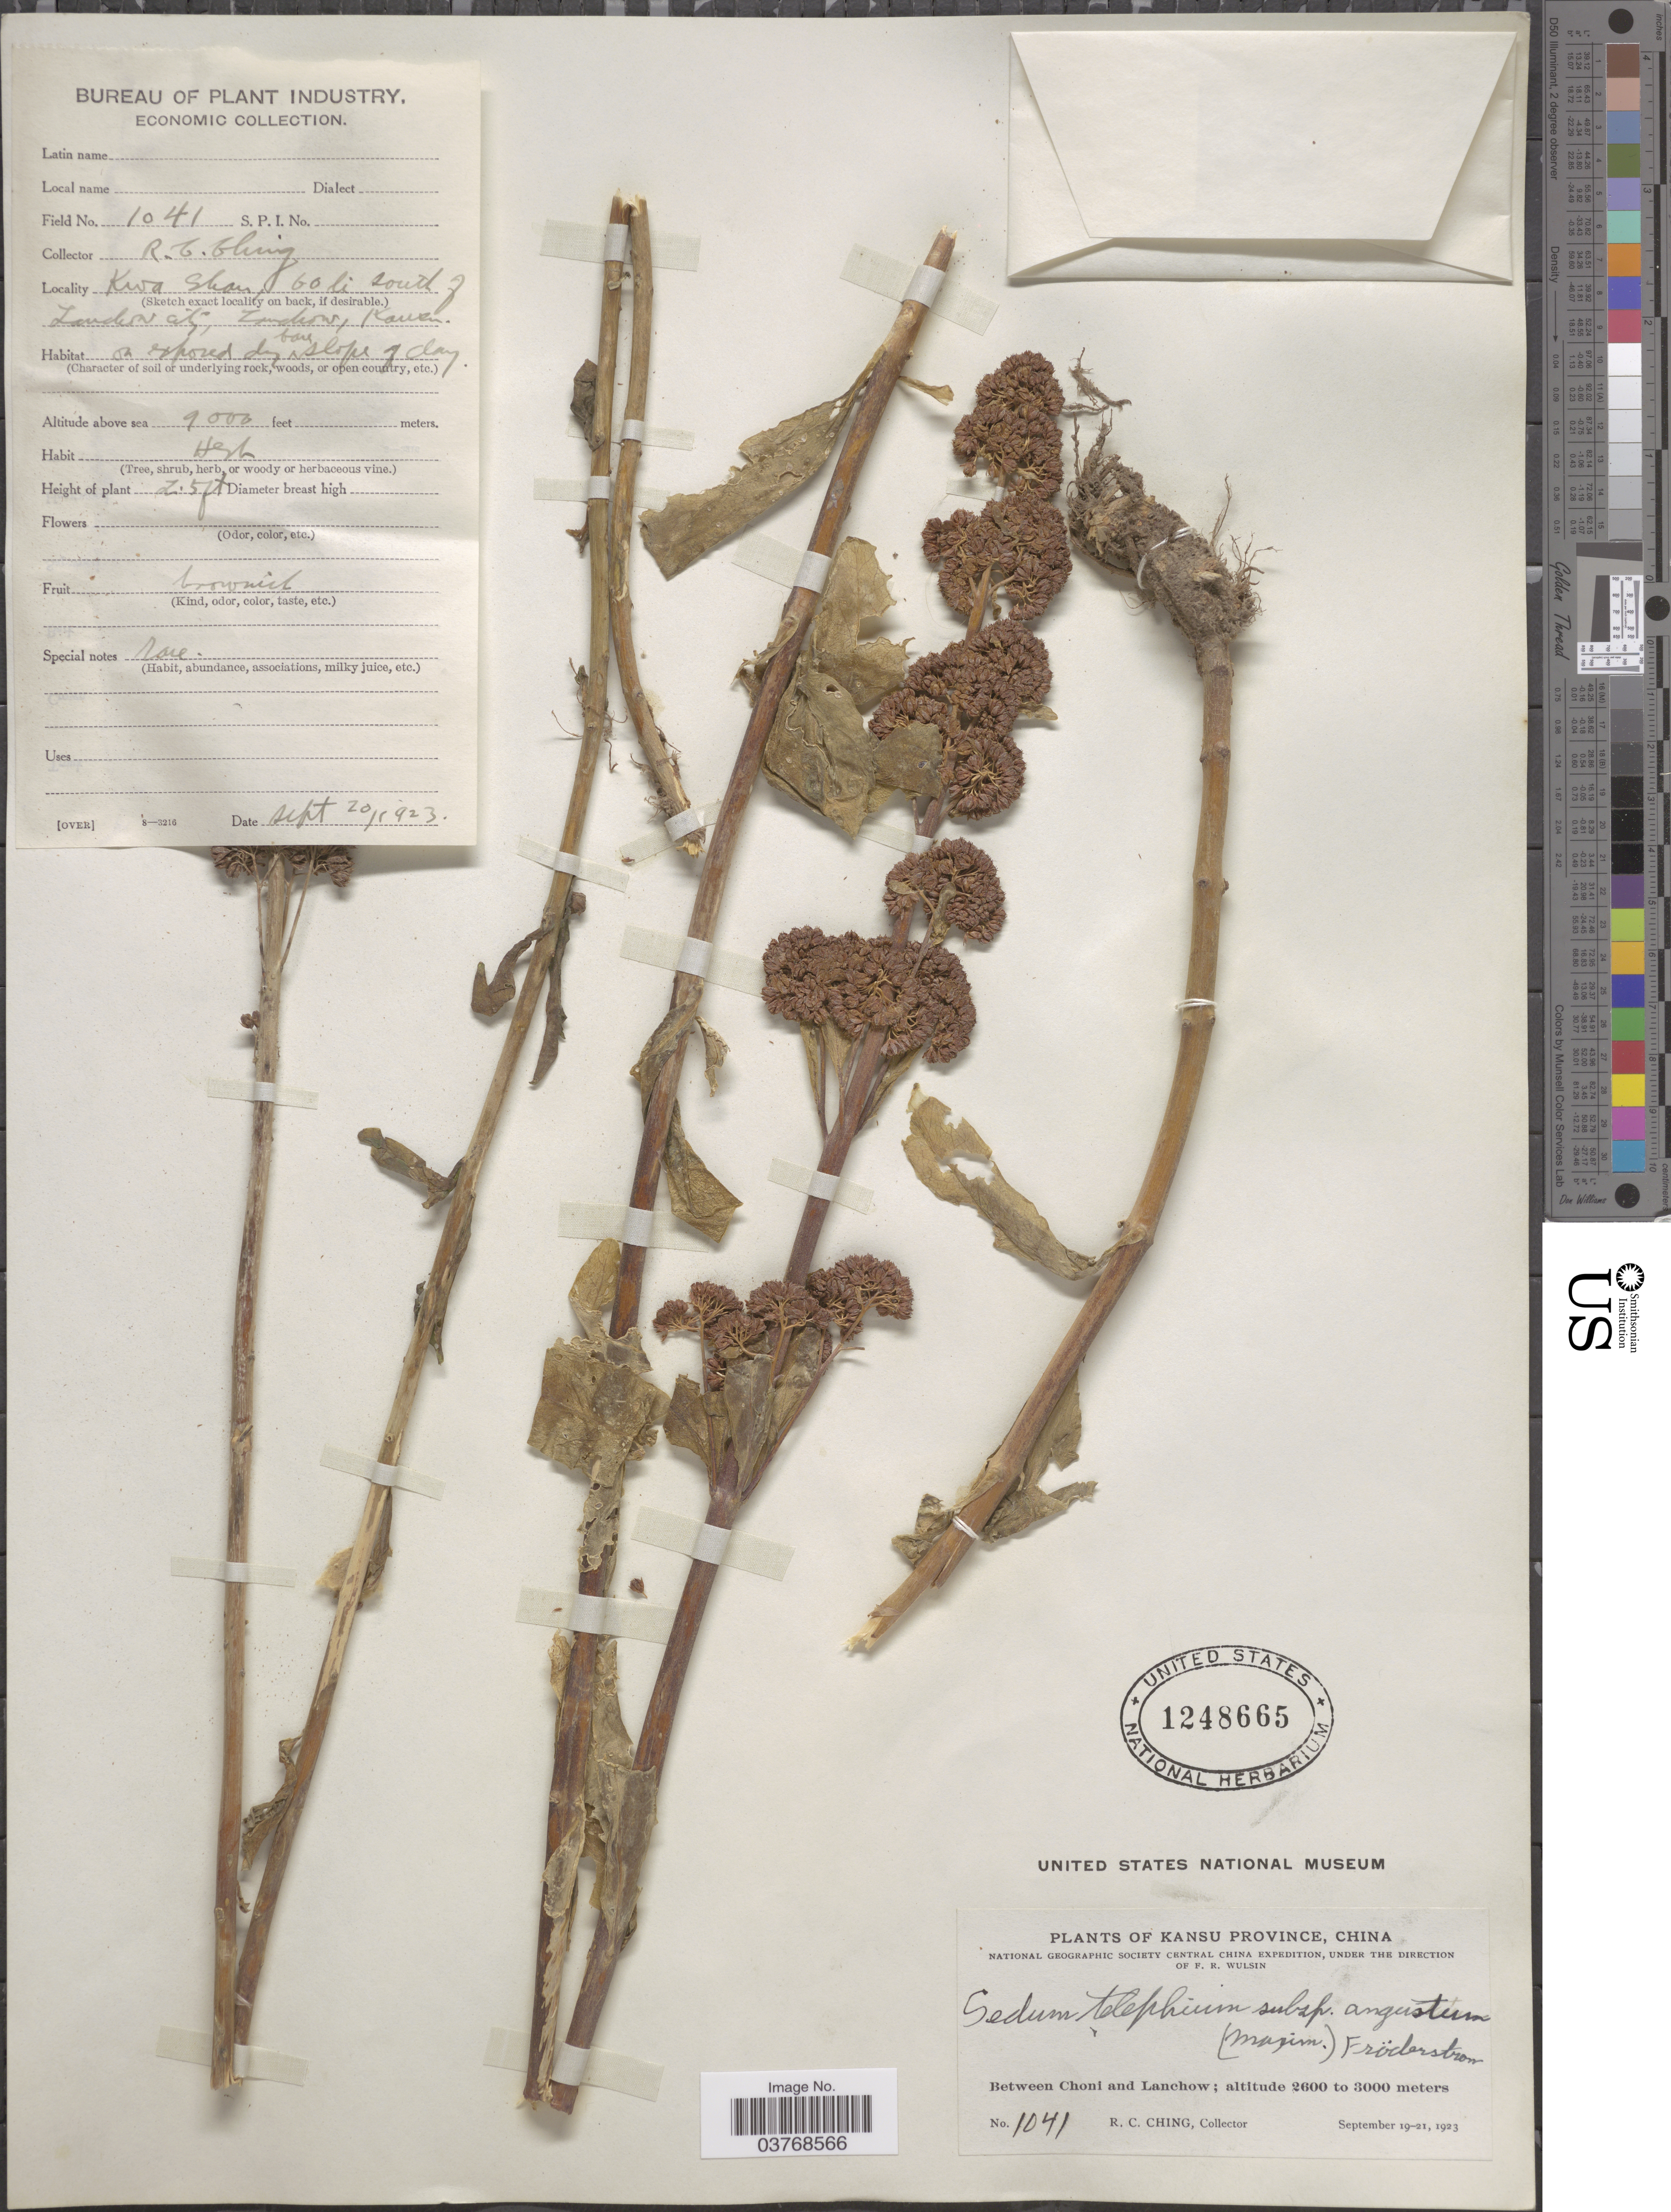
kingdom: Plantae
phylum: Tracheophyta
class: Magnoliopsida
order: Saxifragales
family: Crassulaceae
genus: Hylotelephium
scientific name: Hylotelephium angustum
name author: (Maxim.) H. Ohba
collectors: R. C. Ching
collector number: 1041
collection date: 1923-09-20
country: China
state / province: Gansu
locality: Kansu Province. Between Choni and Lanchow. Kwa Shan, 60 li south of Lanchow City, Lanchow.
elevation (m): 2743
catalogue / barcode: US 1248665